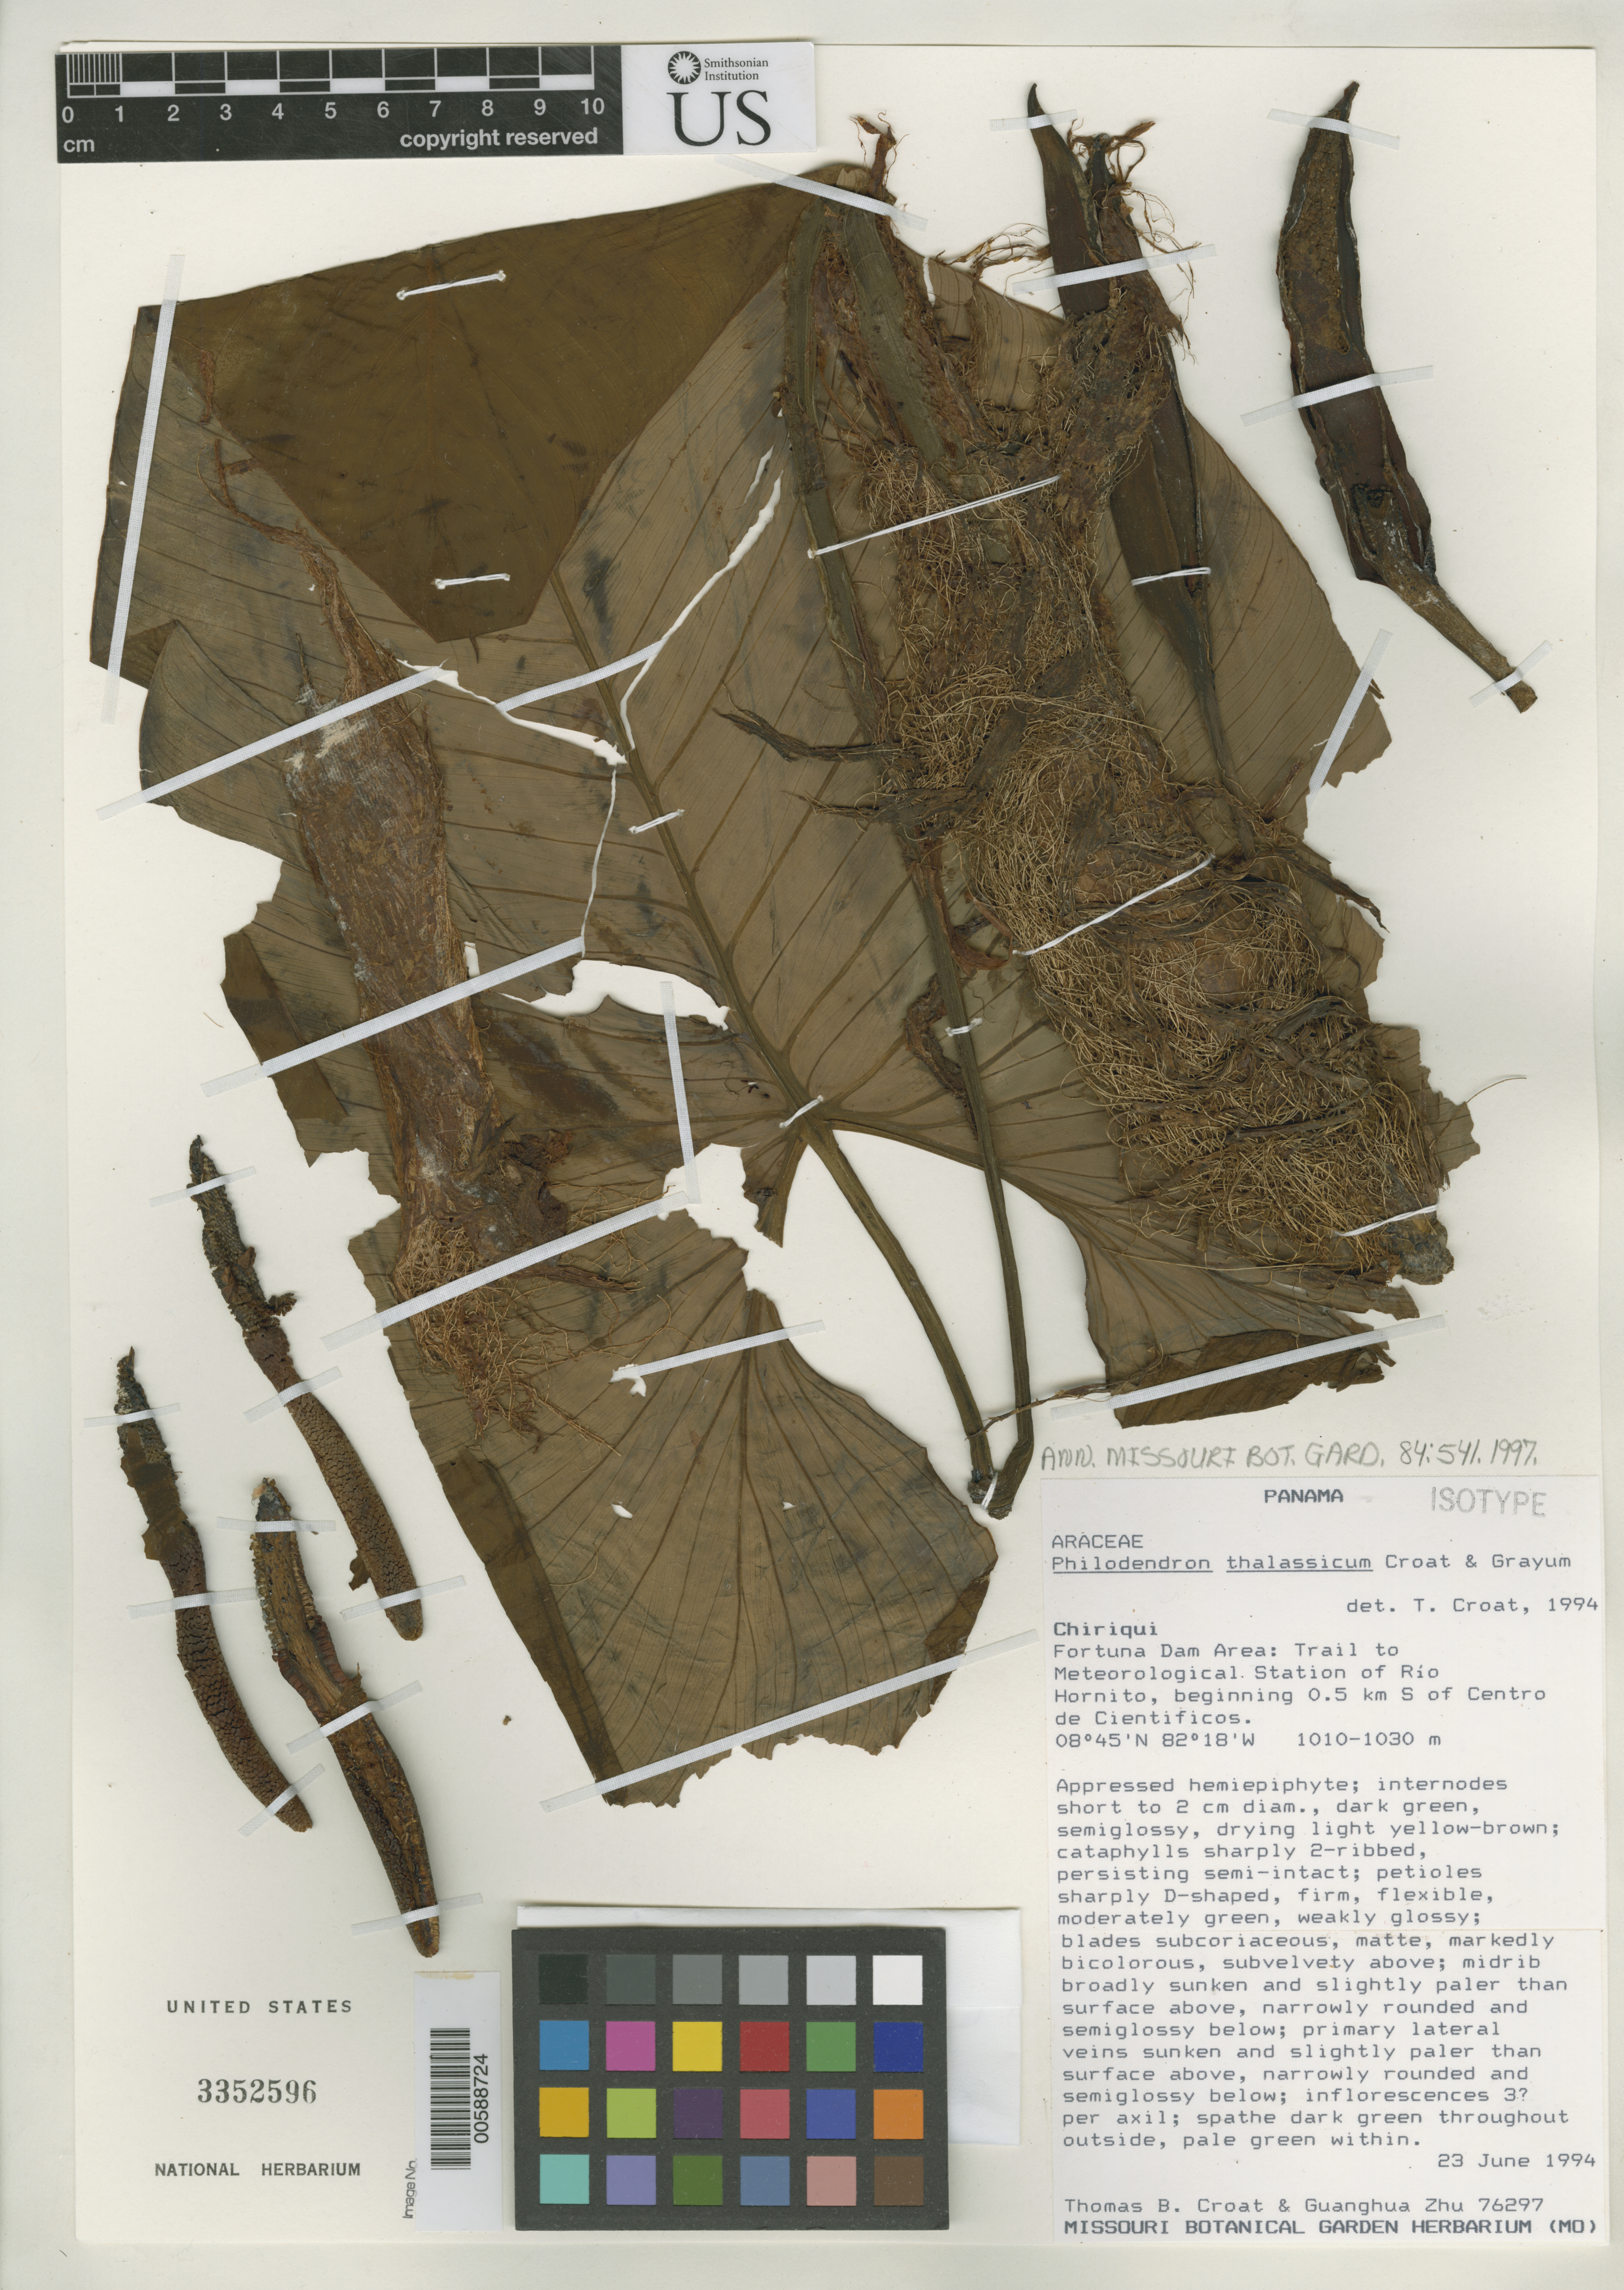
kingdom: Plantae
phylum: Tracheophyta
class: Liliopsida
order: Alismatales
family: Araceae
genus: Philodendron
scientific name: Philodendron thalassicum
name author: Croat & Grayum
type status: Isotype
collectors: T. B. Croat & G. H. Zhu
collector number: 76297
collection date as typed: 23 Jun 1994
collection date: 1994-06-23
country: Panama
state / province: Chiriquí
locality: Fortuna Dam area, Trail to Meteorological Station of Rio Hornito, beginning 0.5 km S of Centro de Cientificos.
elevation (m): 1010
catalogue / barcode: US 3352596